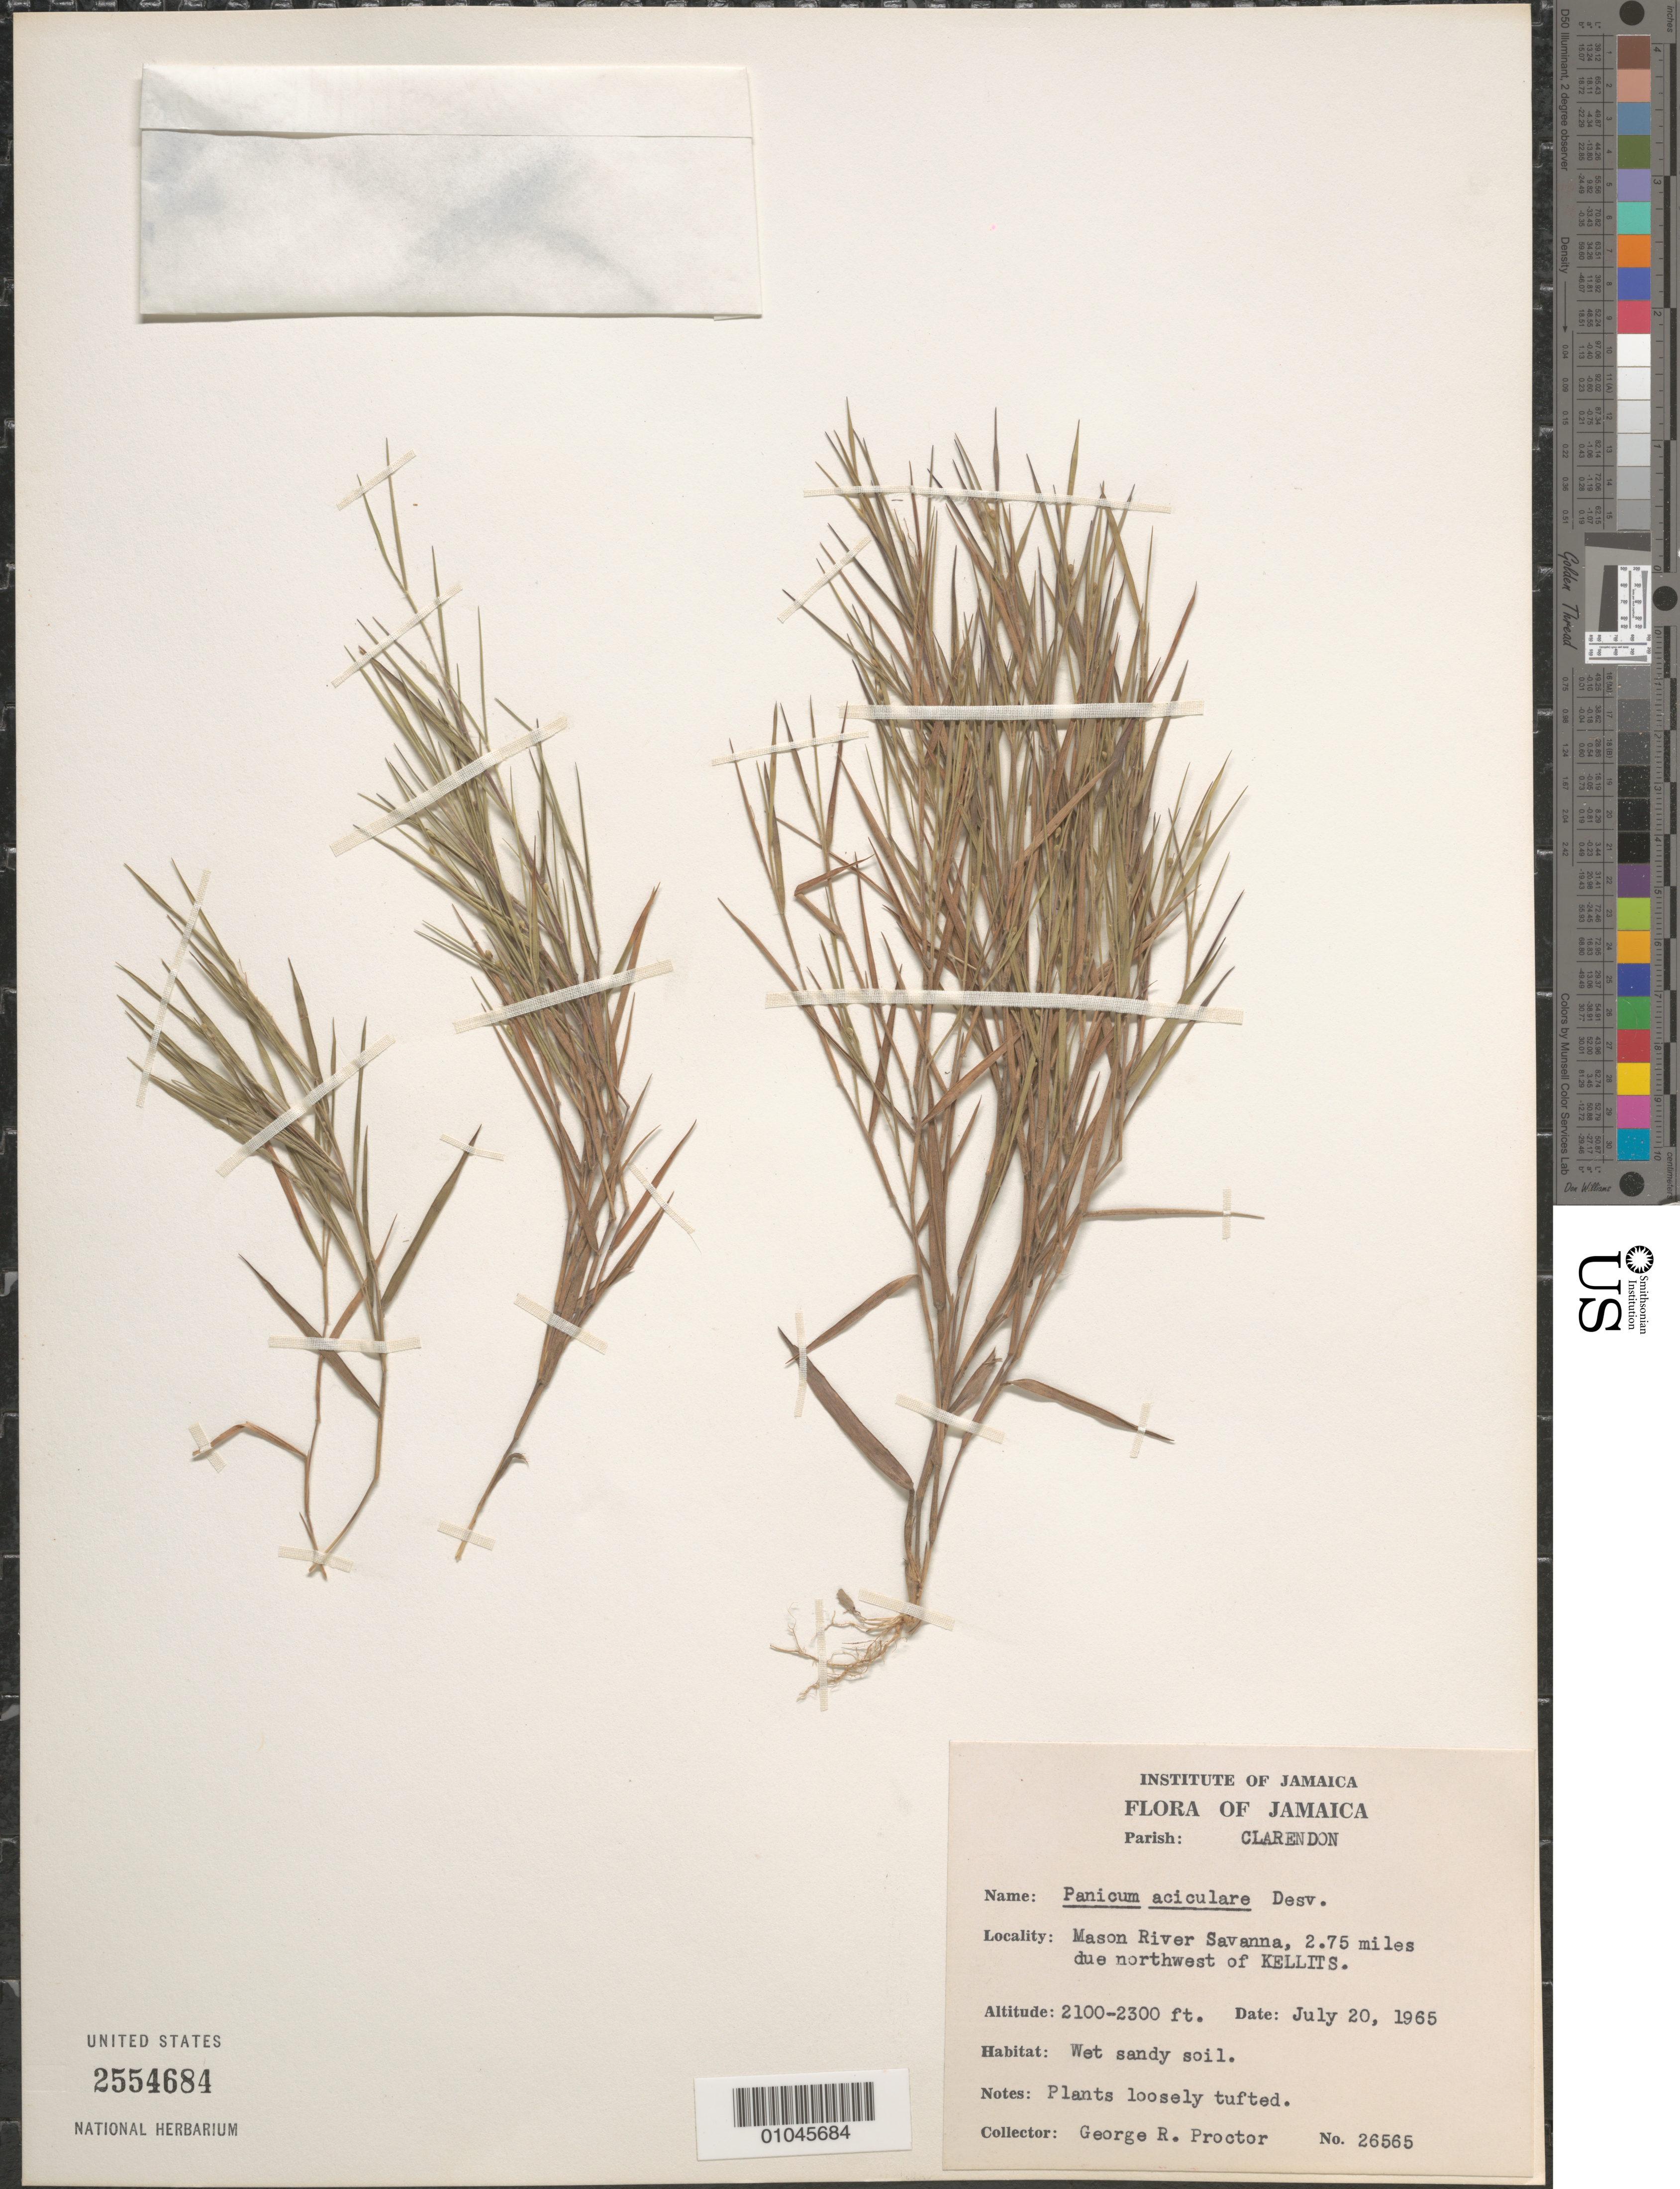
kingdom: Plantae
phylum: Tracheophyta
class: Liliopsida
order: Poales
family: Poaceae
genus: Panicum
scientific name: Panicum aciculare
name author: Desv. ex Poir.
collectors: G. R. Proctor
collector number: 26565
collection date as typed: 20 Jul 1965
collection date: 1965-07-20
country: Jamaica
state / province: Clarendon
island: Jamaica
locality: Mason River Savanna, 2.75 miles due NW of Kellits. Wet sandy soil.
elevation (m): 640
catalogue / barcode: US 2554684